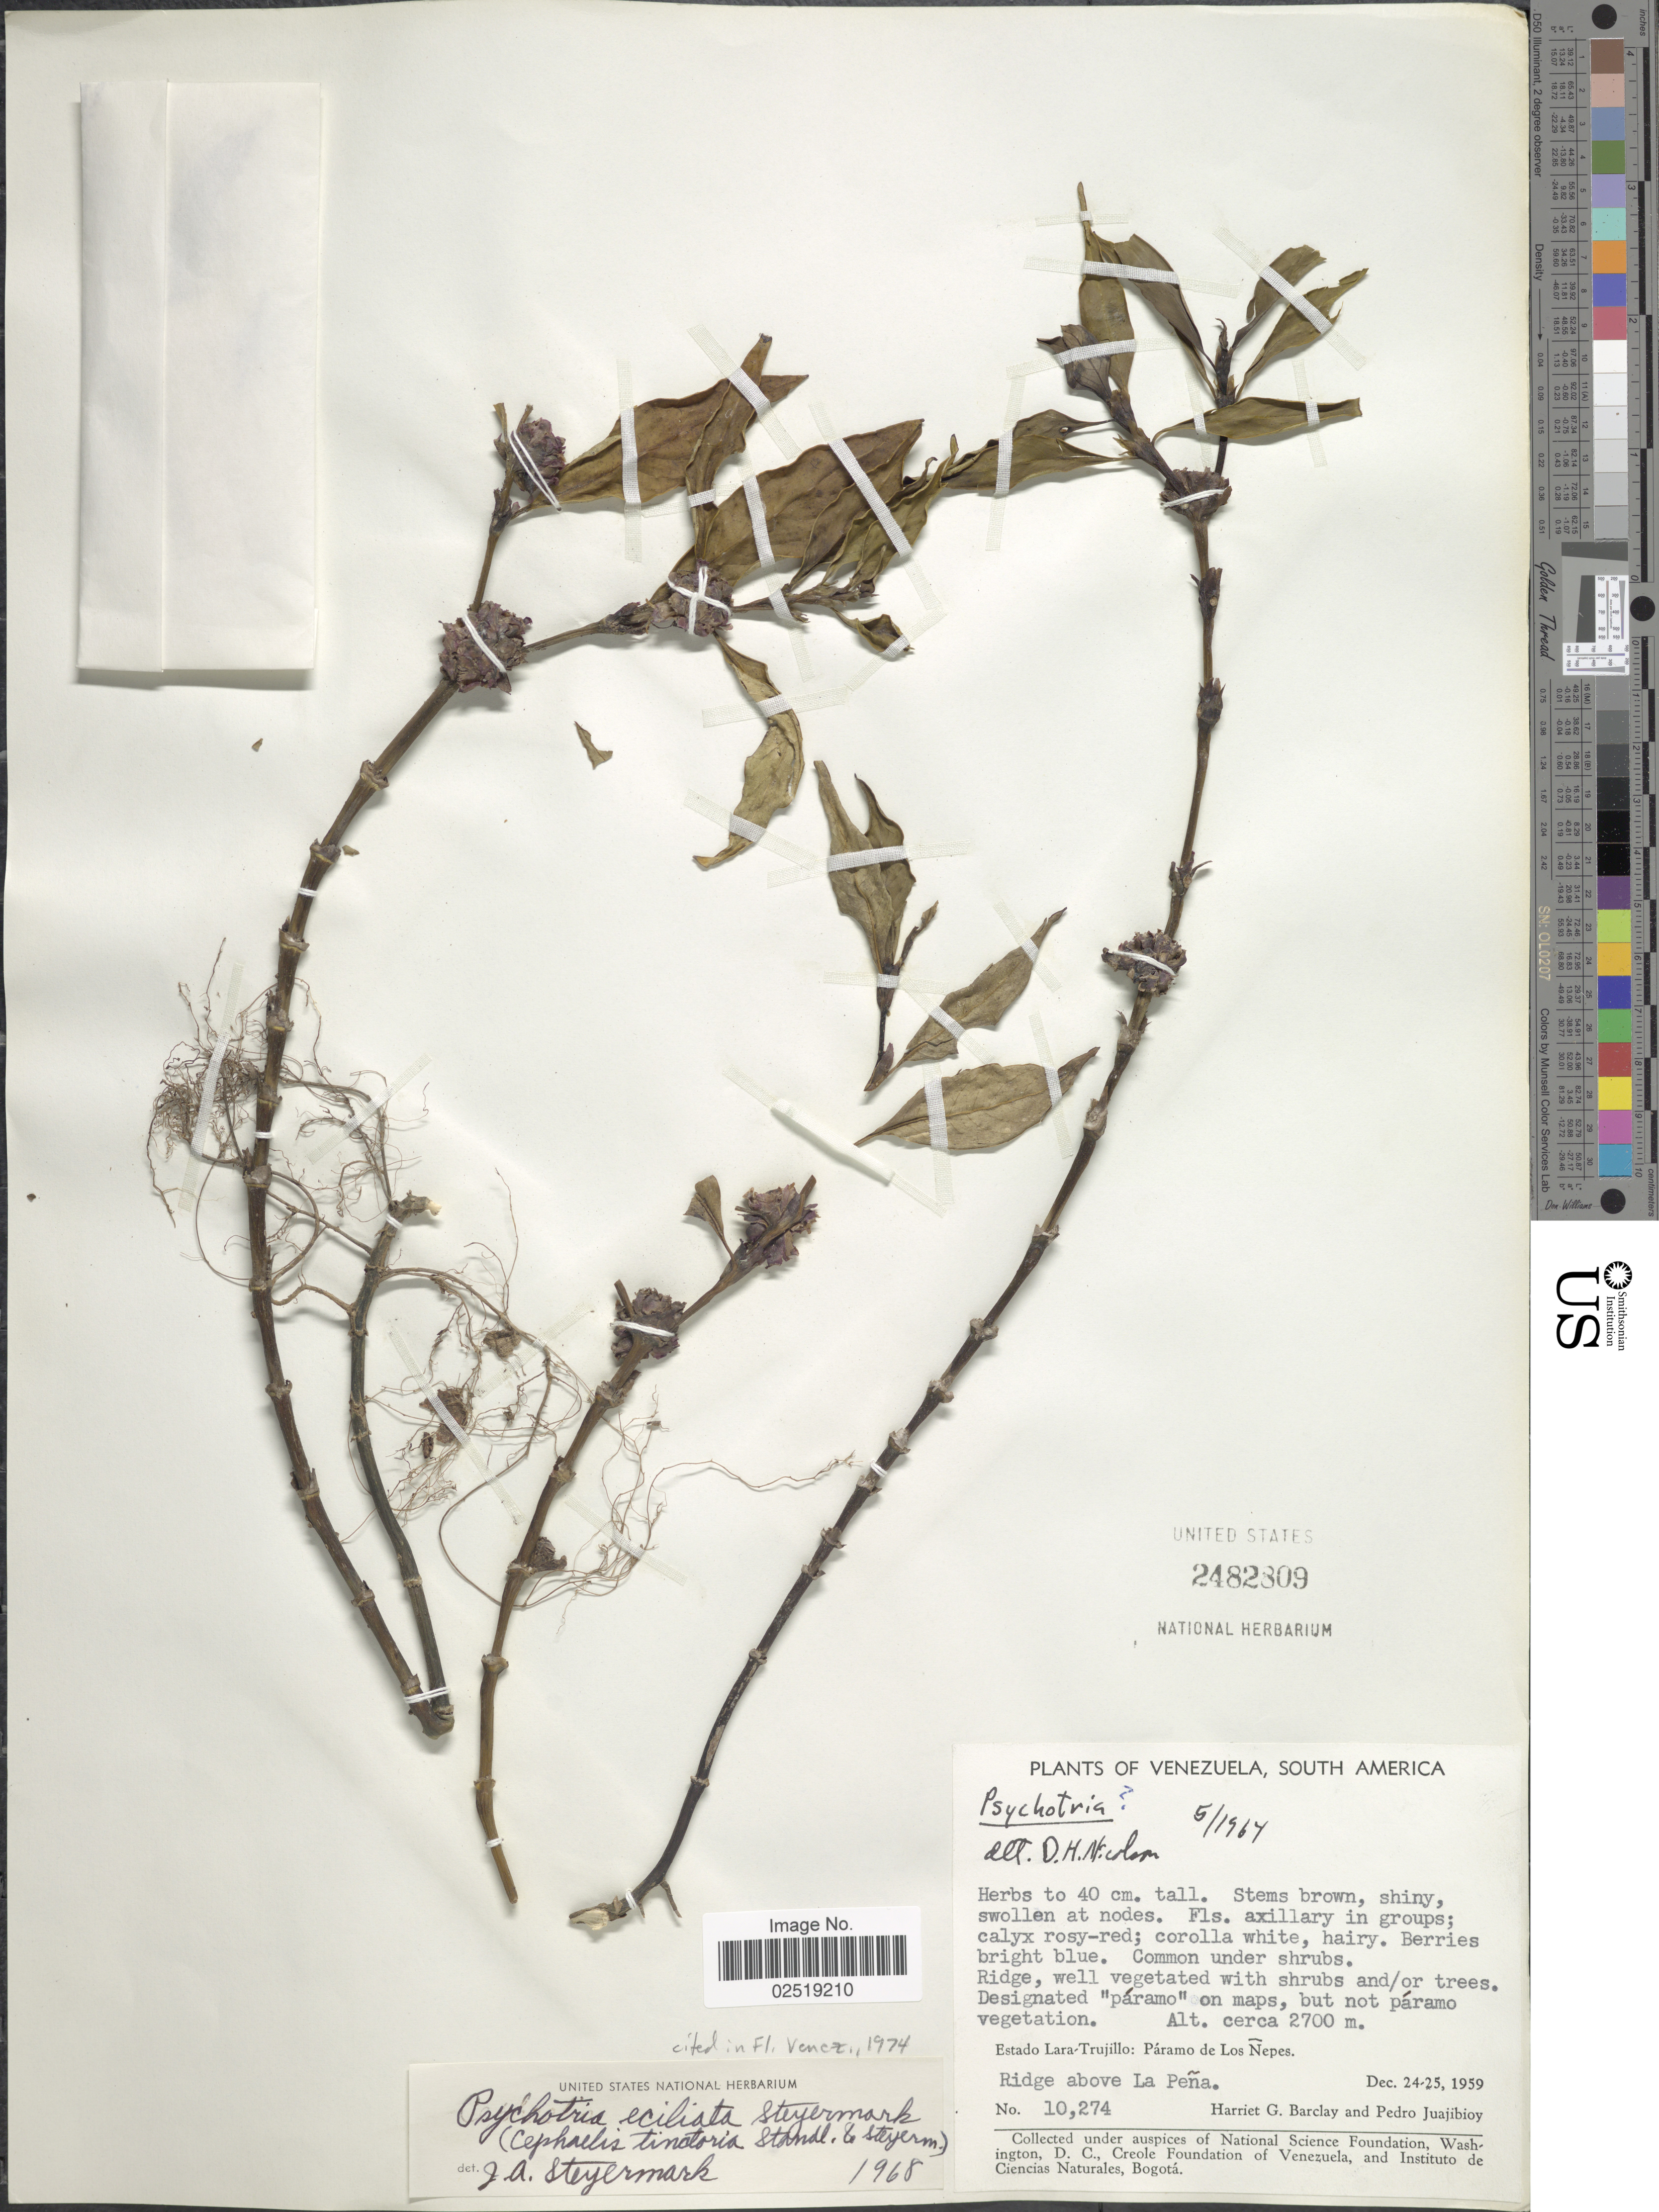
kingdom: Plantae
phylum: Tracheophyta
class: Magnoliopsida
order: Gentianales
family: Rubiaceae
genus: Psychotria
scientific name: Psychotria eciliata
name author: Steyerm.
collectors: H. G. Barclay & P. Juajibioy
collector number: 10274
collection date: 1959-12-24/1959-12-25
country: Venezuela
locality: Estado Lara-Trujillo: Paramo de Los Nepes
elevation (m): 2700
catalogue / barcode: US 2482809